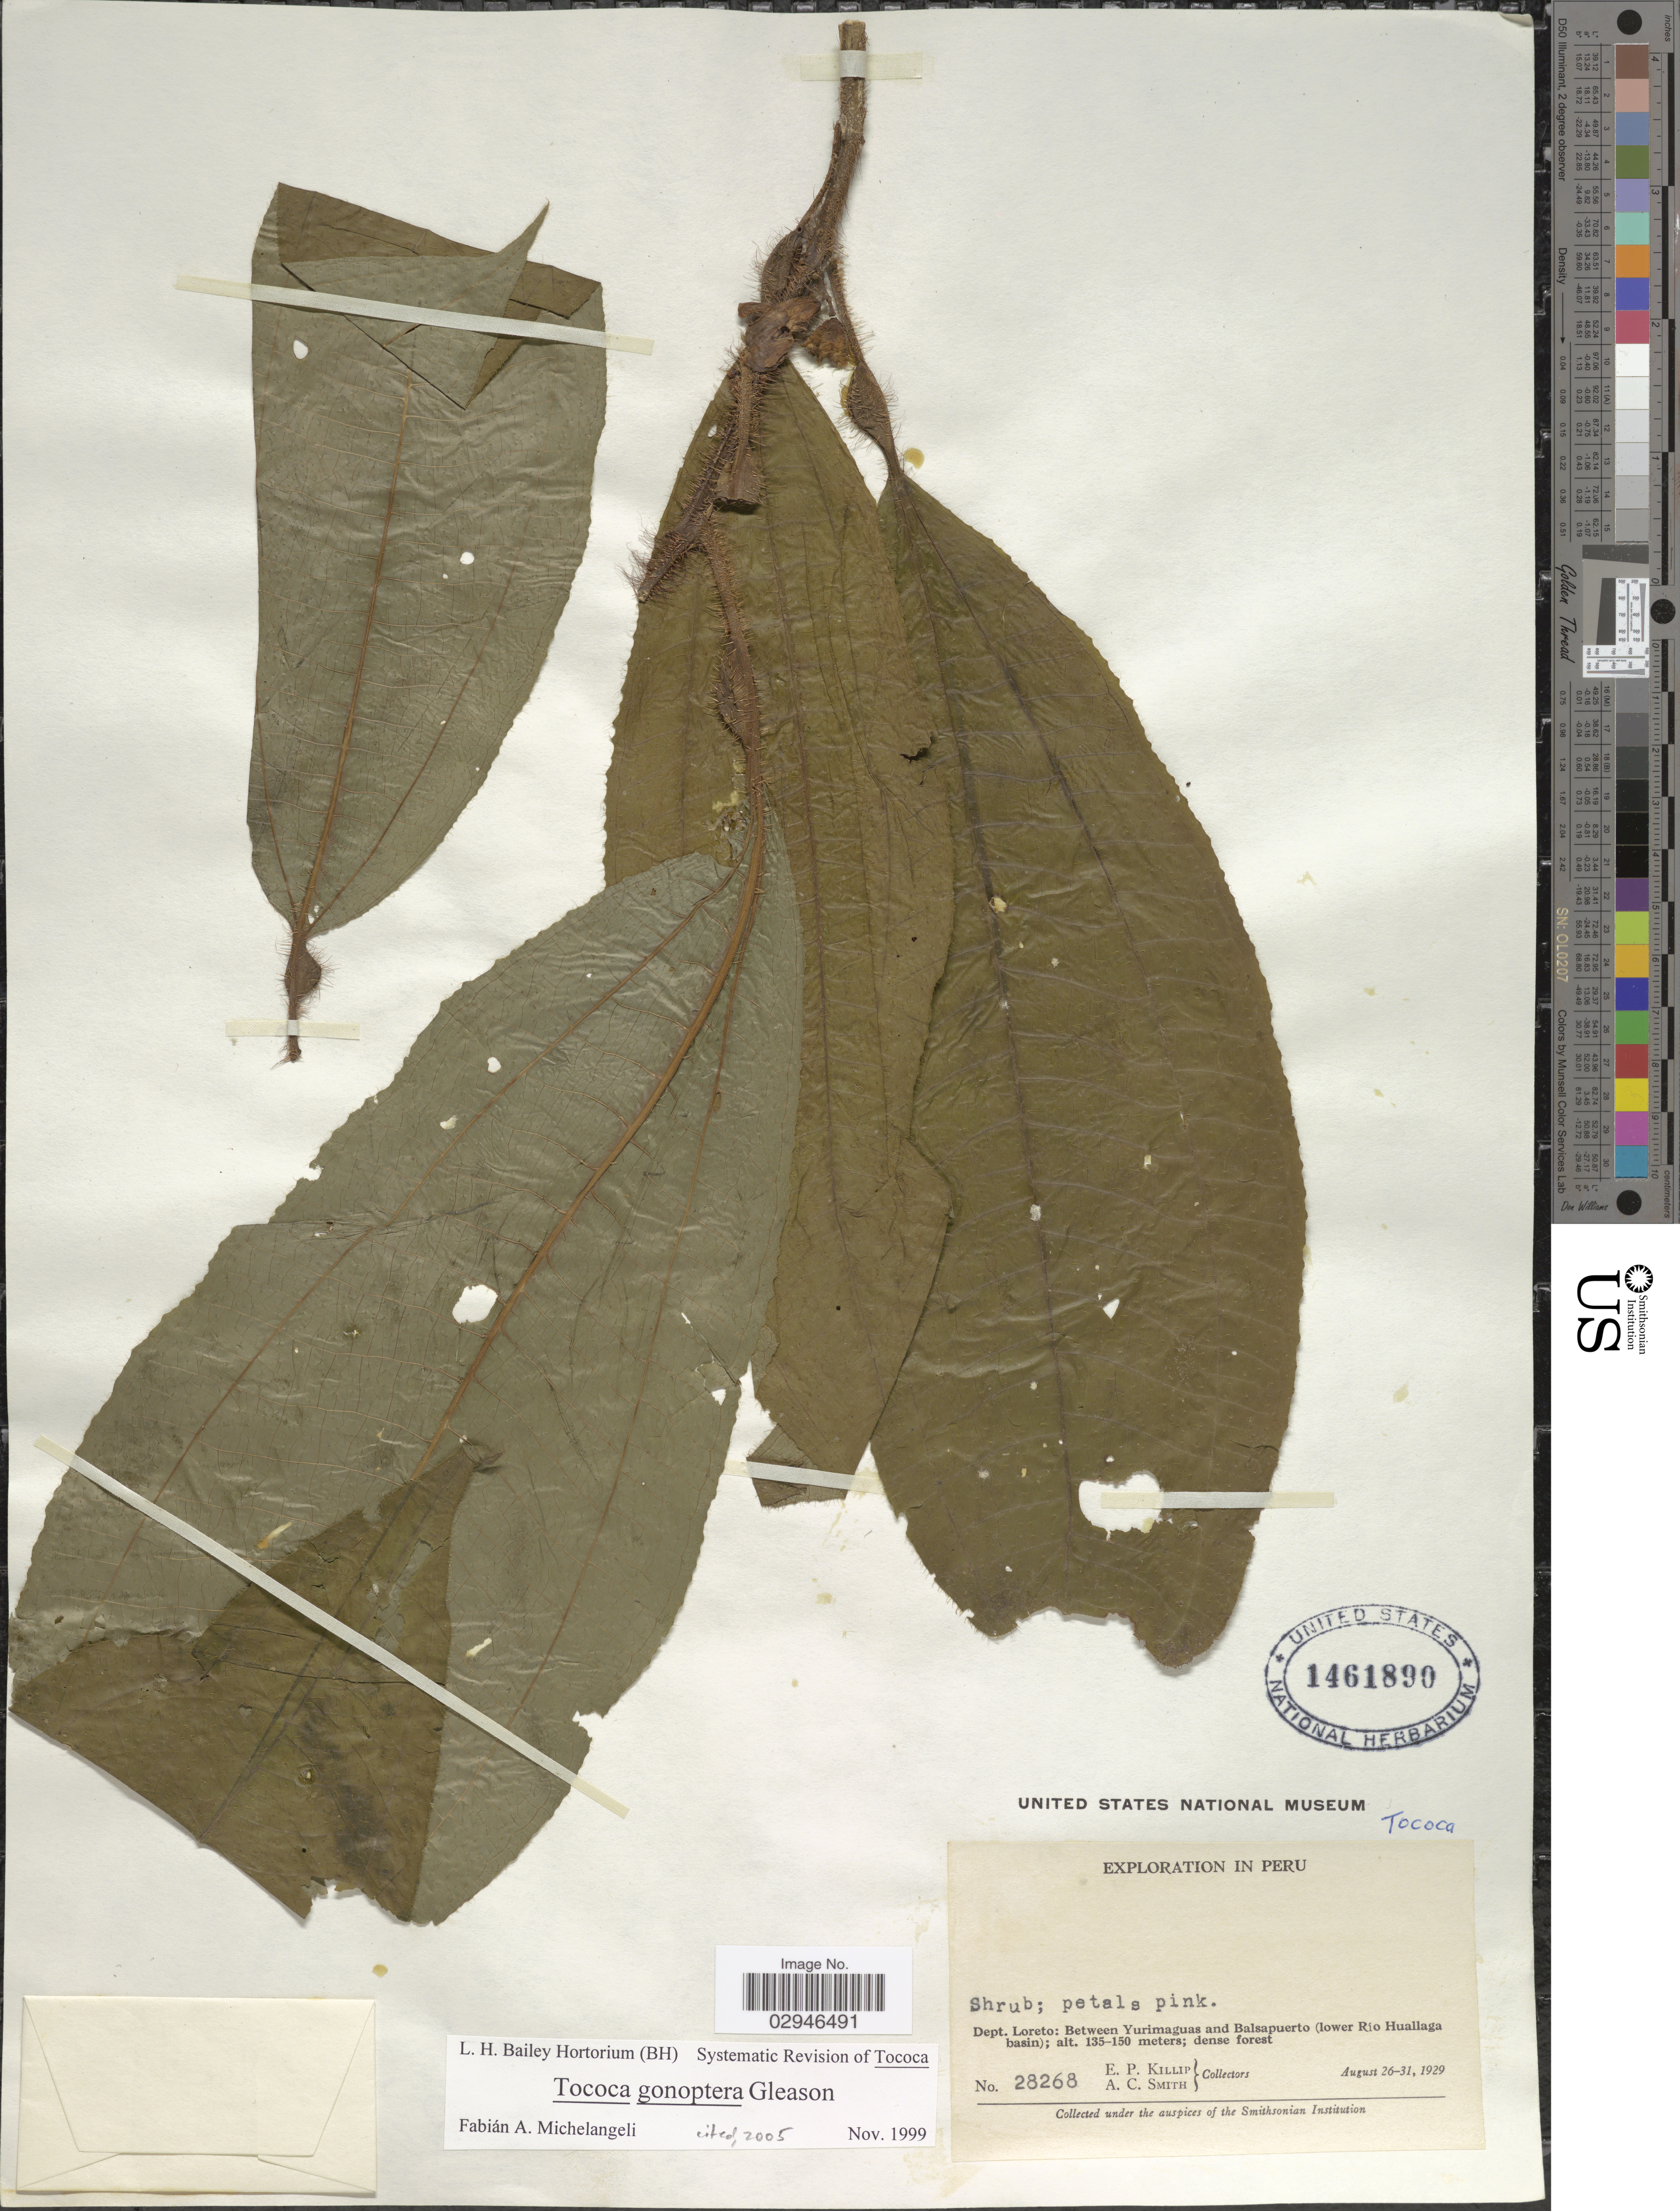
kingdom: Plantae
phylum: Tracheophyta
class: Magnoliopsida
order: Myrtales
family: Melastomataceae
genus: Tococa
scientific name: Tococa gonoptera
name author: Gleason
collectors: E. P. Killip & A. C. Smith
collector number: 28268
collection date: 1929-08-26/1929-08-31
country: Peru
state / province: Loreto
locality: Dept. Loreto: Between Yurimaguas and Balsapuerto (lower Rio Huallaga basin).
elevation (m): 135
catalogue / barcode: US 1461890